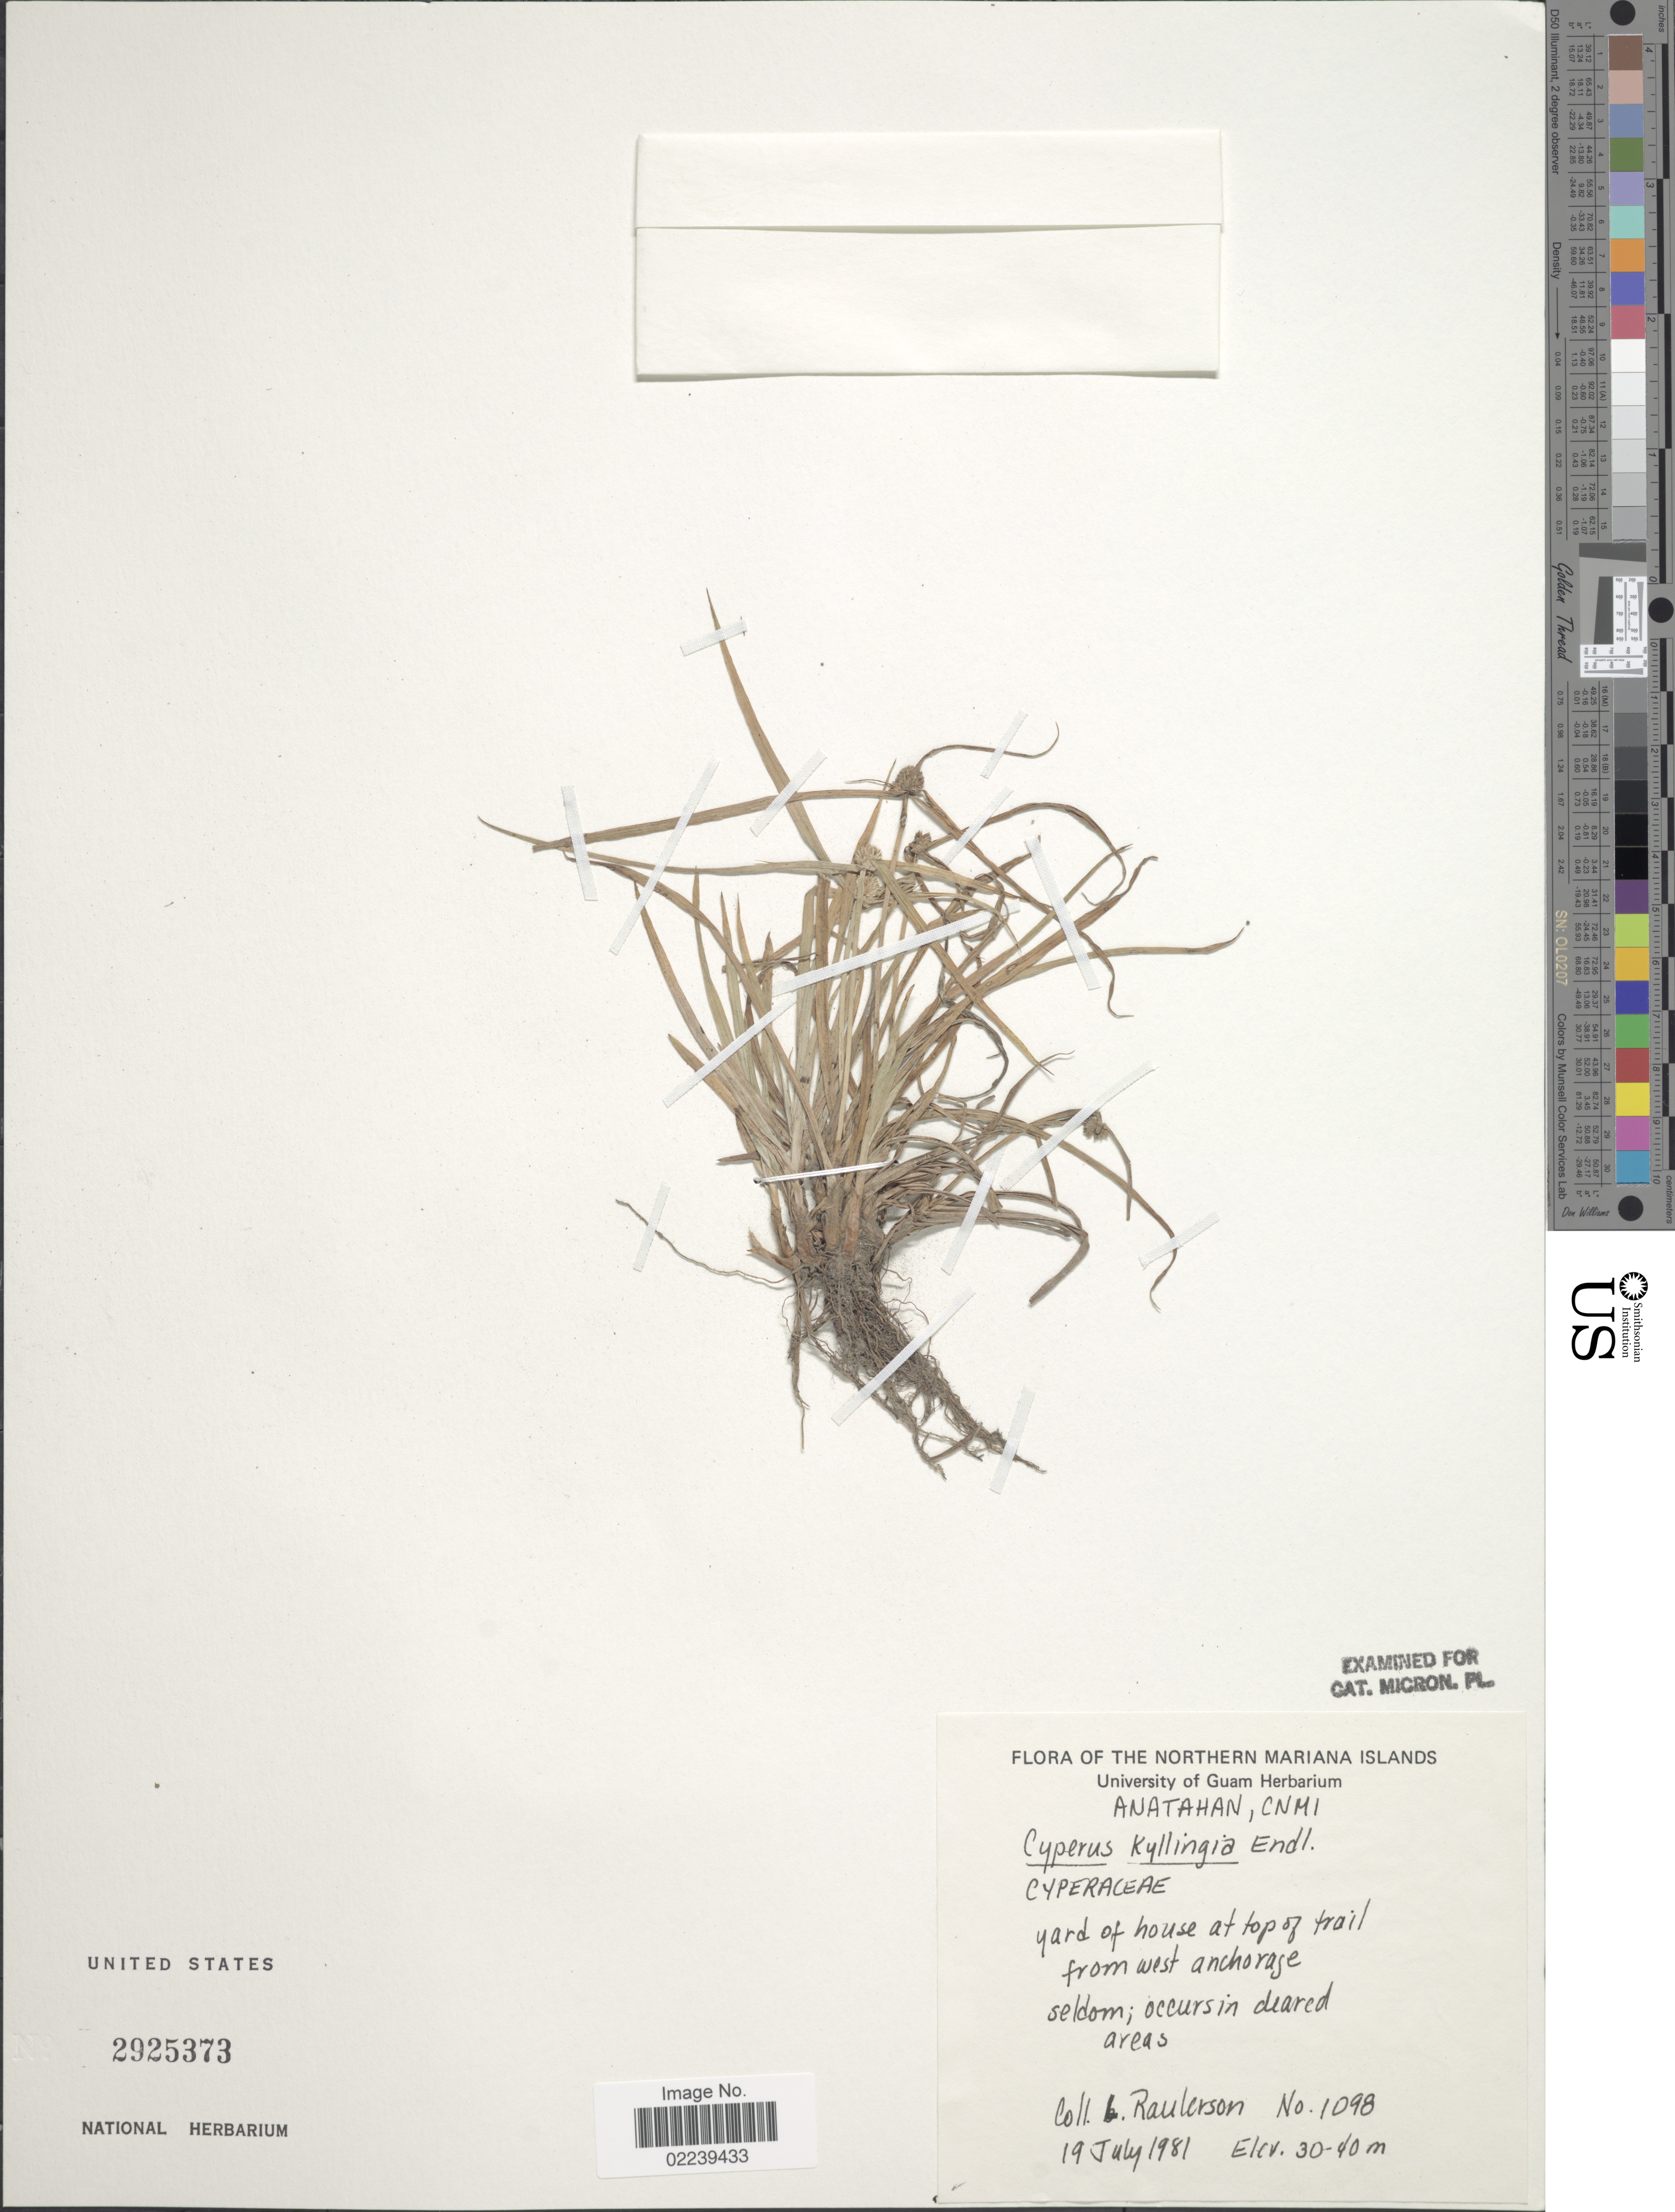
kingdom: Plantae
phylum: Tracheophyta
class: Liliopsida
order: Poales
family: Cyperaceae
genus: Cyperus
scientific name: Cyperus mindorensis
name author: (Steud.) Huygh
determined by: Strong, M. T., (US), Smithsonian Institution - National Museum of Natural History (UNITED STATES)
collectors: L. Raulerson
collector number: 1098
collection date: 1981-07-19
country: Northern Mariana Islands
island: Anatahan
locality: Anatahan, CNMI, Yard of House at top of trail from west anchorage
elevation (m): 30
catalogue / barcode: US 2925373